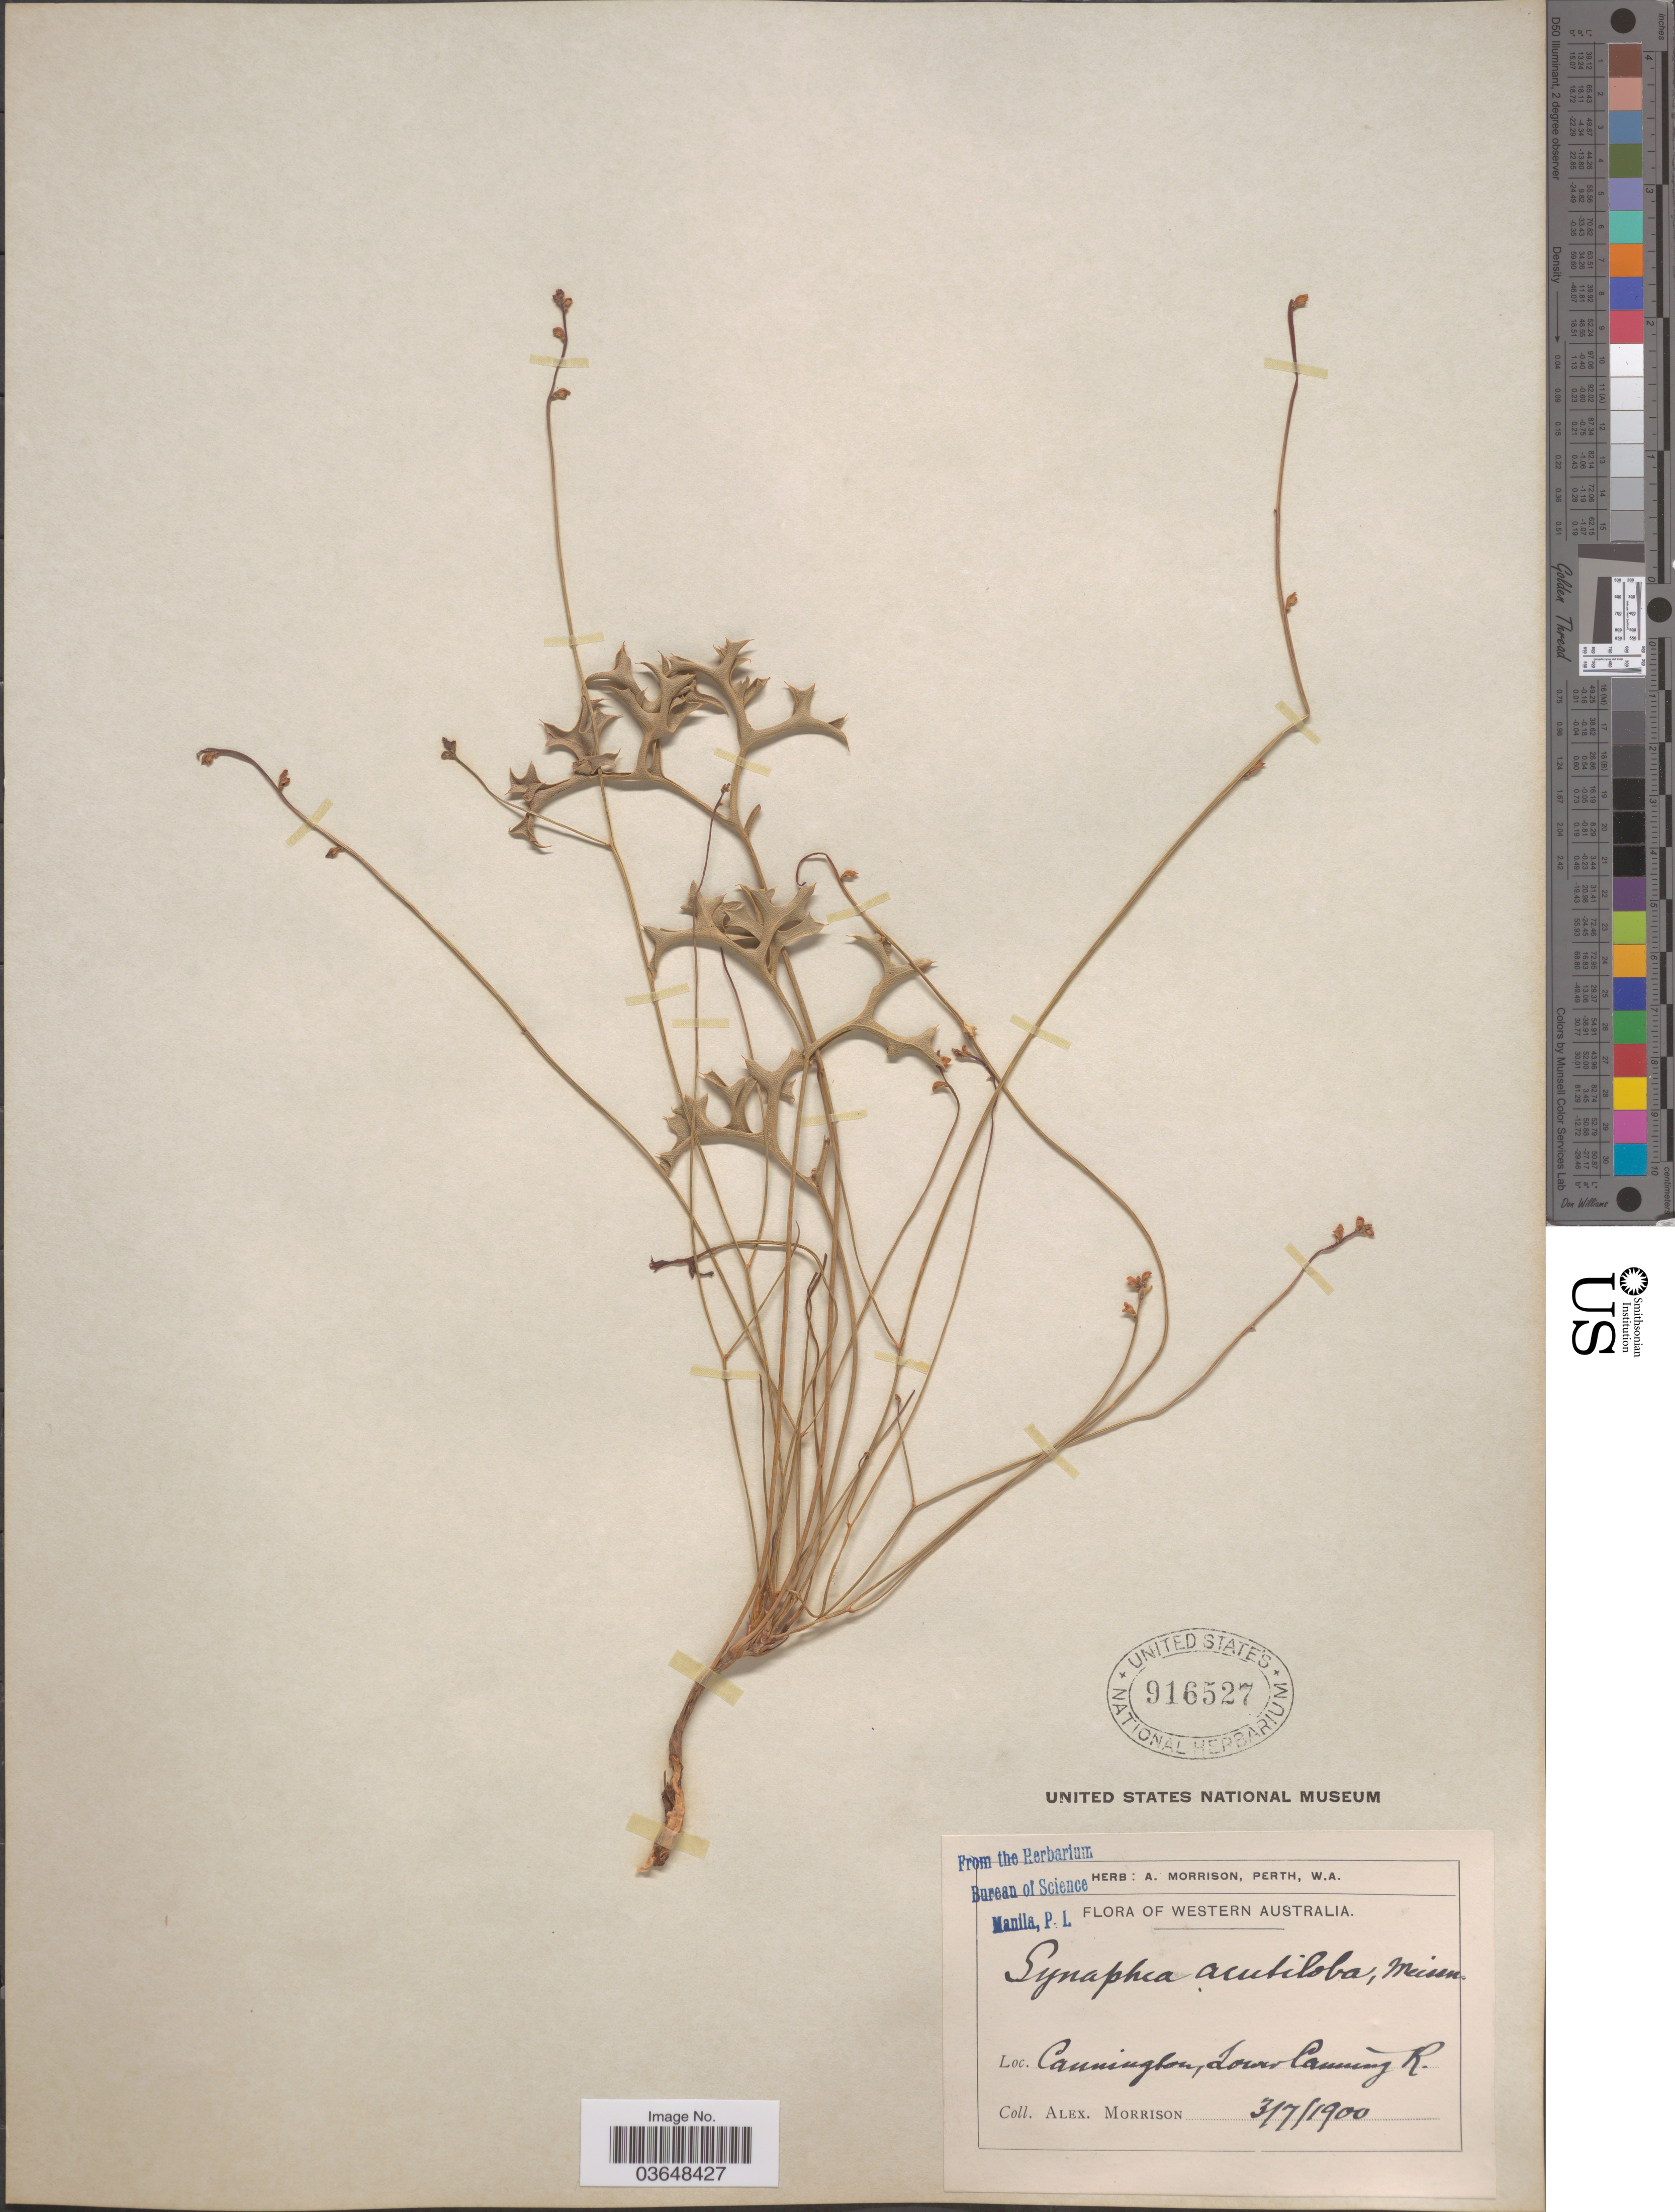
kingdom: Plantae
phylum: Tracheophyta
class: Magnoliopsida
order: Proteales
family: Proteaceae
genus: Synaphea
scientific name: Synaphea acutiloba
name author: Meisn.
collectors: A. Morrison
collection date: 1900-07-03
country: Australia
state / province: Western Australia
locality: Cannington, Lower Canning R.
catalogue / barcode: US 916527